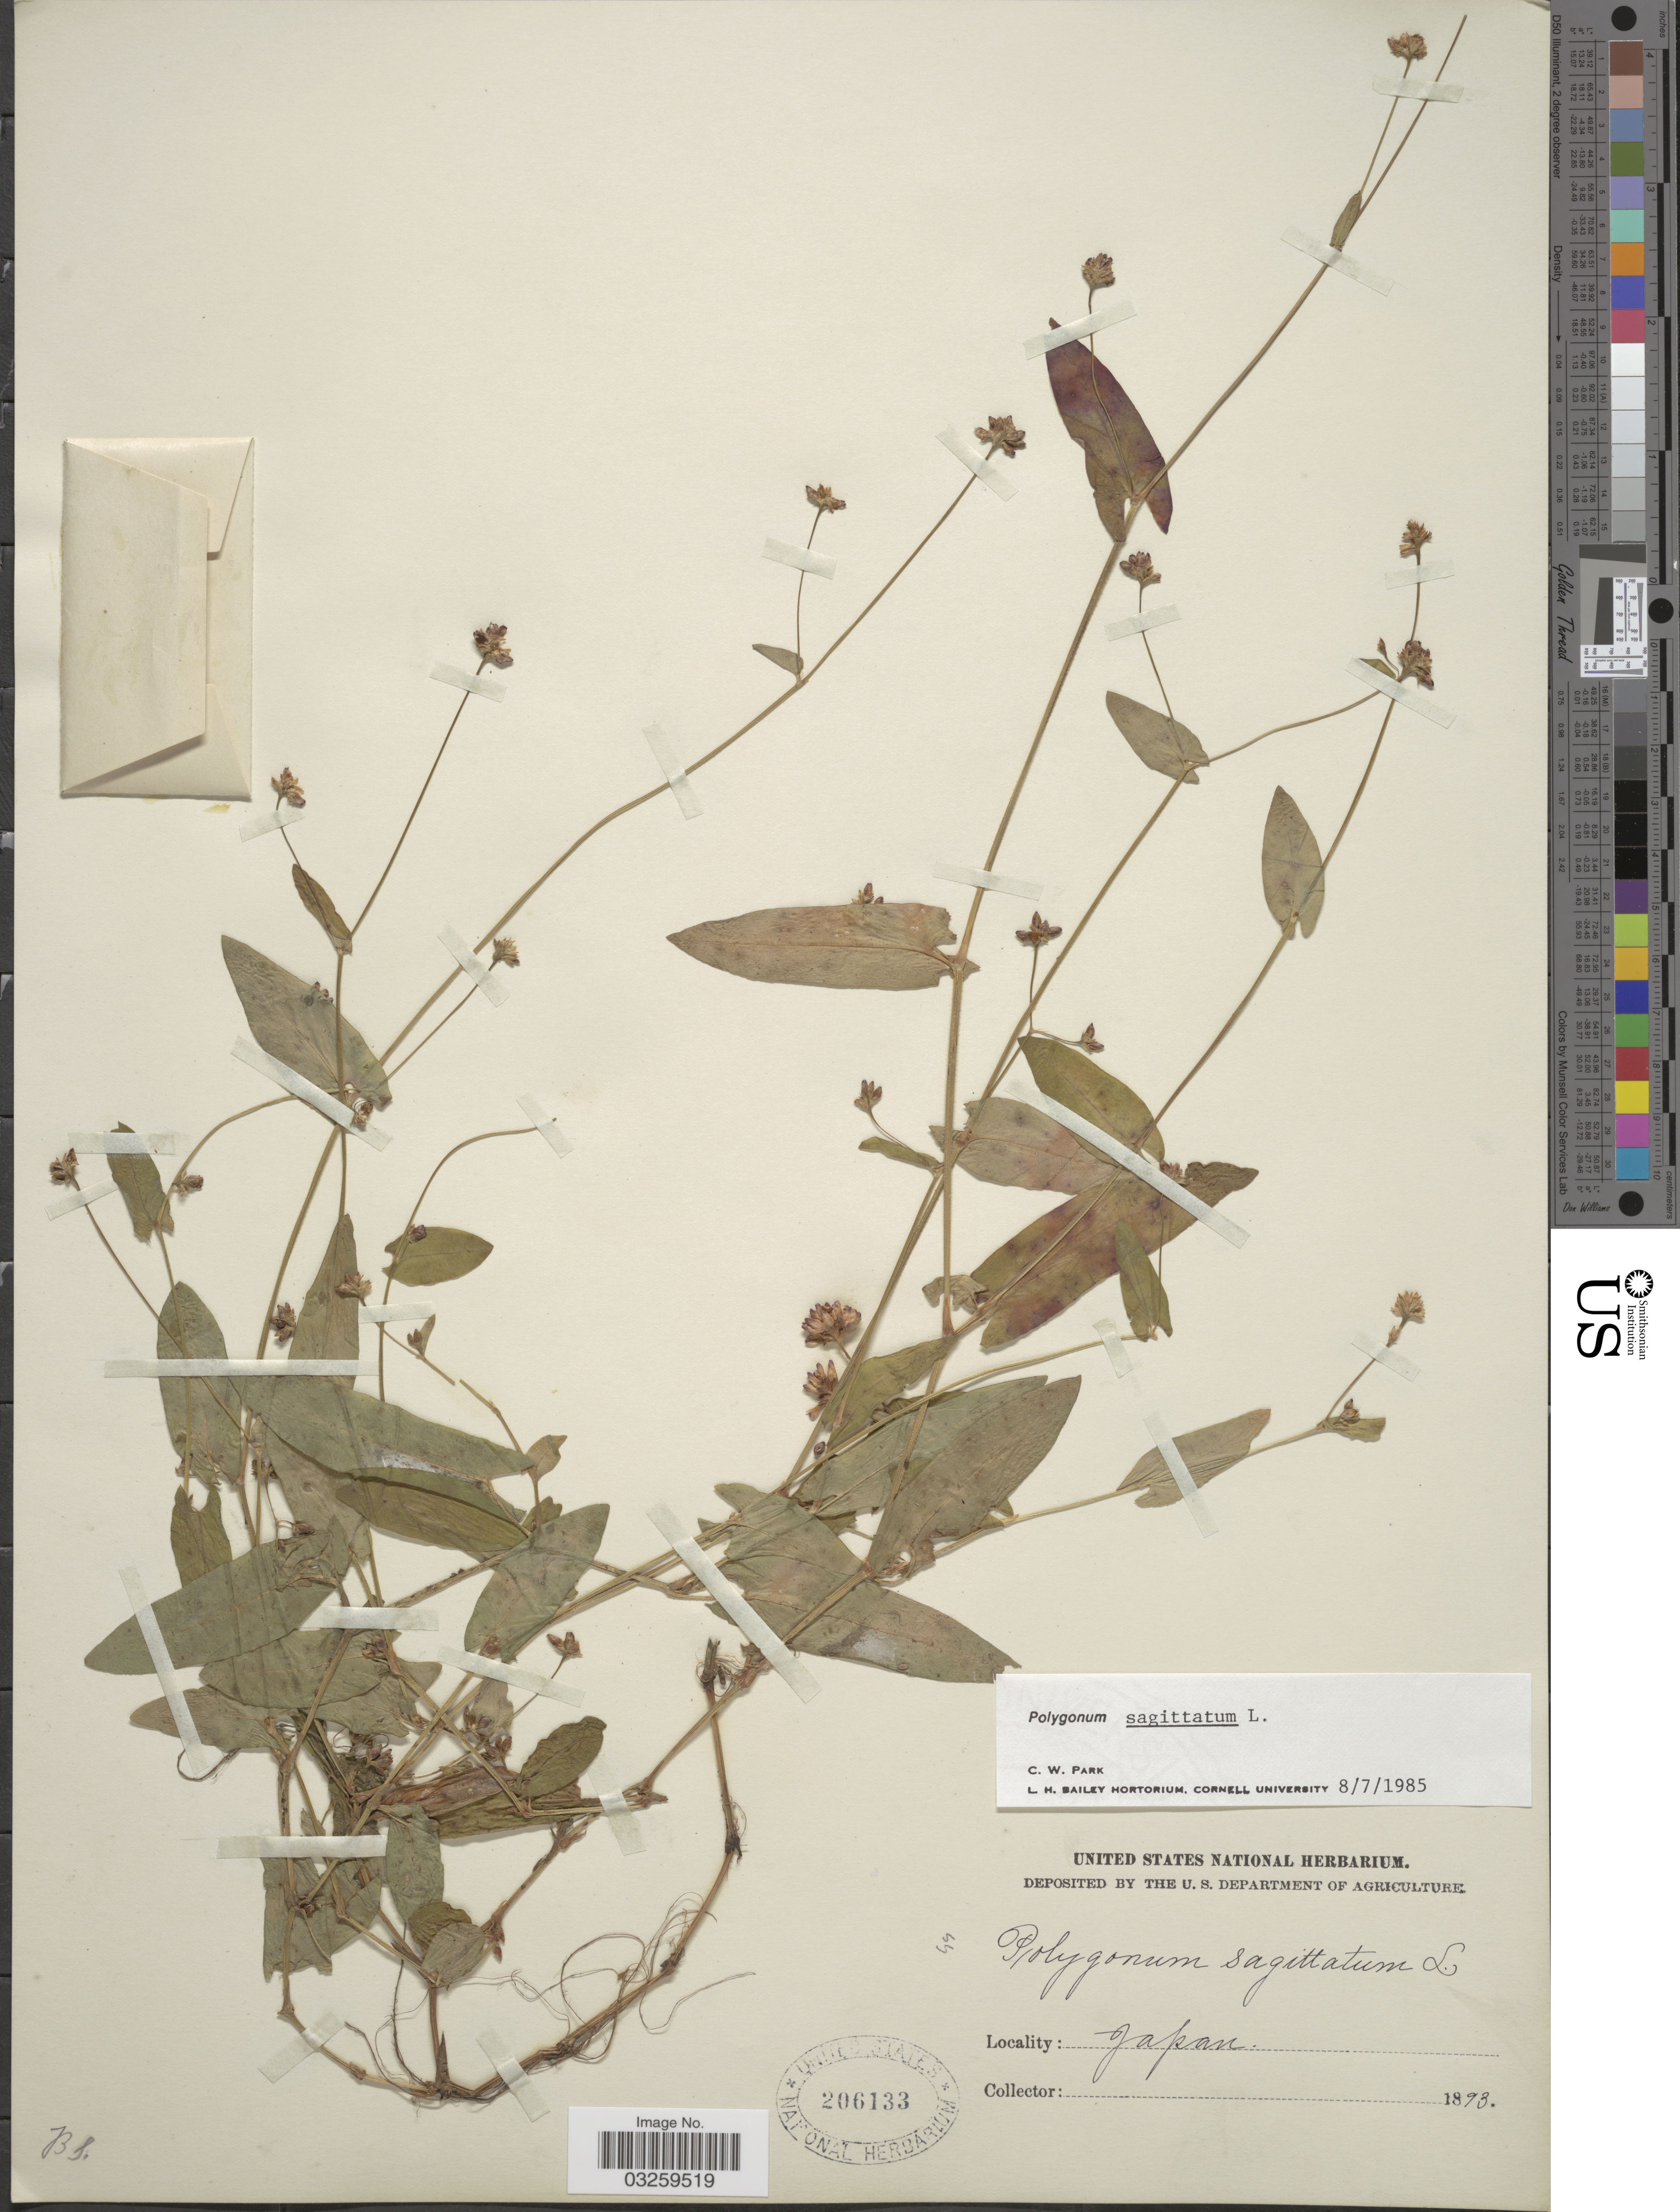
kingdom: Plantae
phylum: Tracheophyta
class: Magnoliopsida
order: Caryophyllales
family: Polygonaceae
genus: Polygonum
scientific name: Polygonum sagittatum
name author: L.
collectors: ex herb. United States National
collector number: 49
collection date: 1893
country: Japan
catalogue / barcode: US 206133